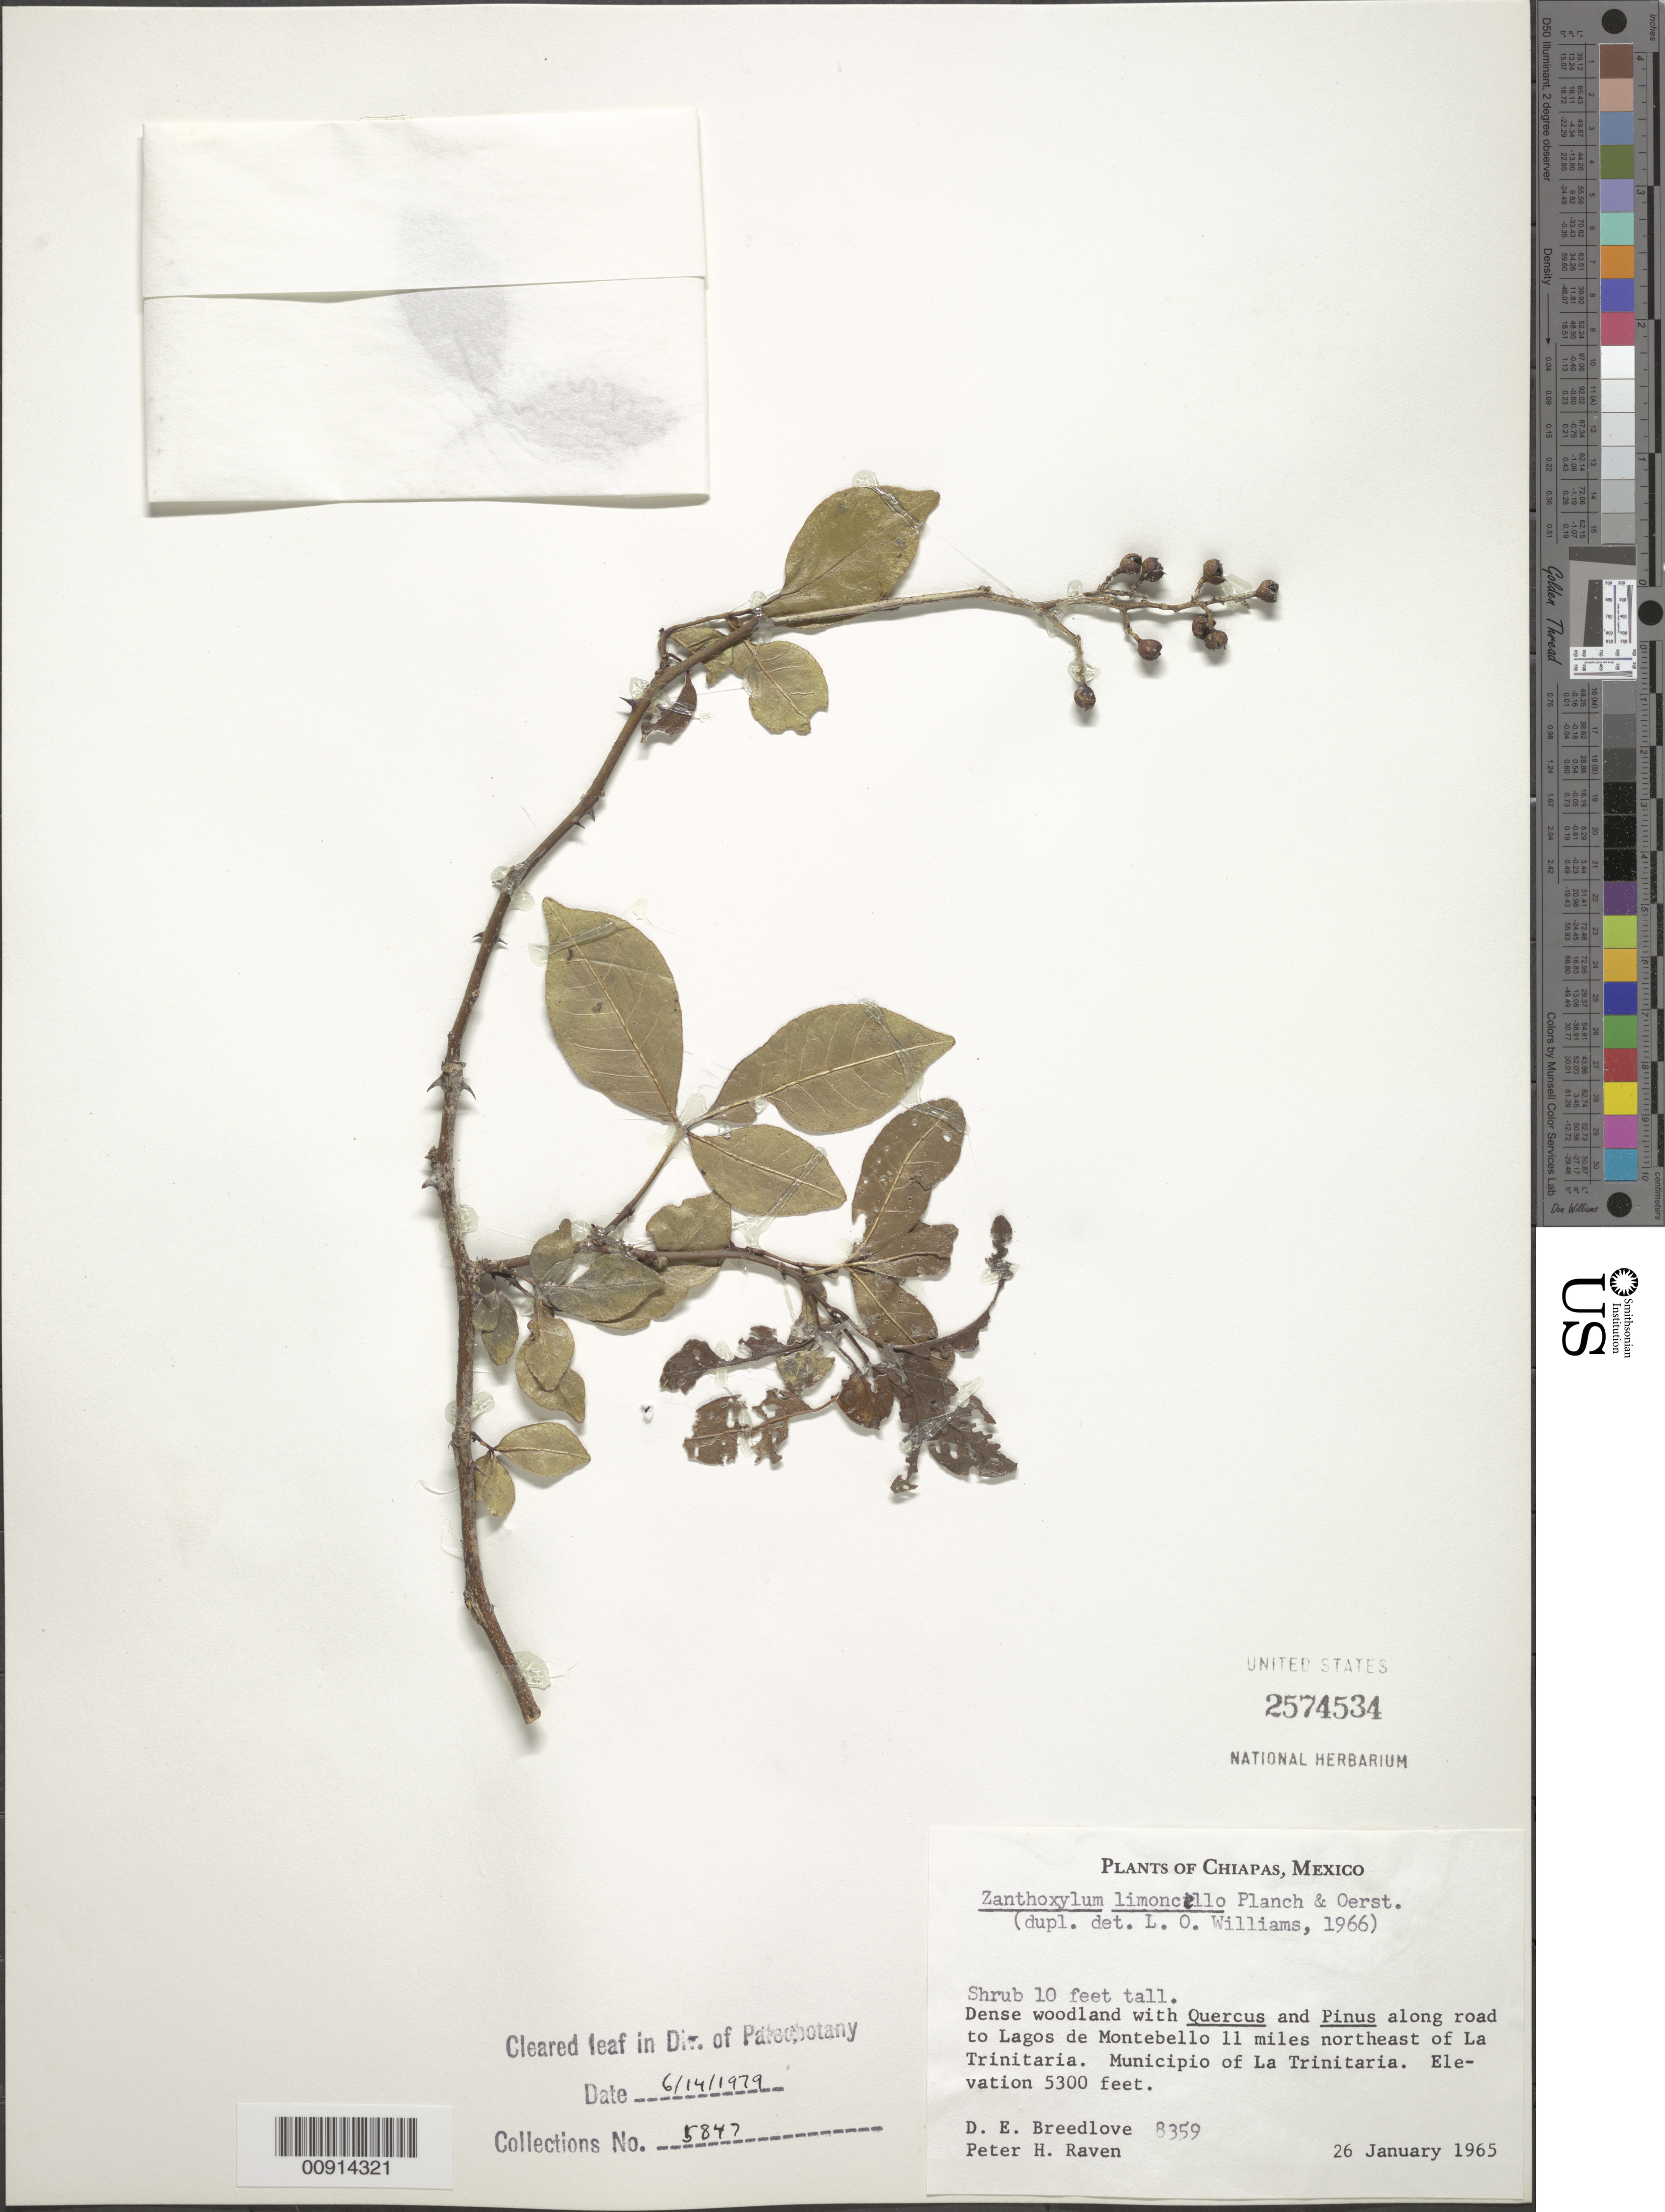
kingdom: Plantae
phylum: Tracheophyta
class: Magnoliopsida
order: Sapindales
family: Rutaceae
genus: Zanthoxylum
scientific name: Zanthoxylum limoncello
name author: Planch. & Oerst.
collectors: D. E. Breedlove & P. H. Raven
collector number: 8359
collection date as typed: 26 Jan 1965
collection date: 1965-01-26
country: Mexico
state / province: Chiapas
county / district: Trinitaria, La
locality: Along road to Lagos de Montebello 11 miles northeast of La Trinitaria. Municipio of La trinitaria, Chiapas.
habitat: Dense woodland with Quercus and Pinus along road.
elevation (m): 1615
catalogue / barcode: US 2574534